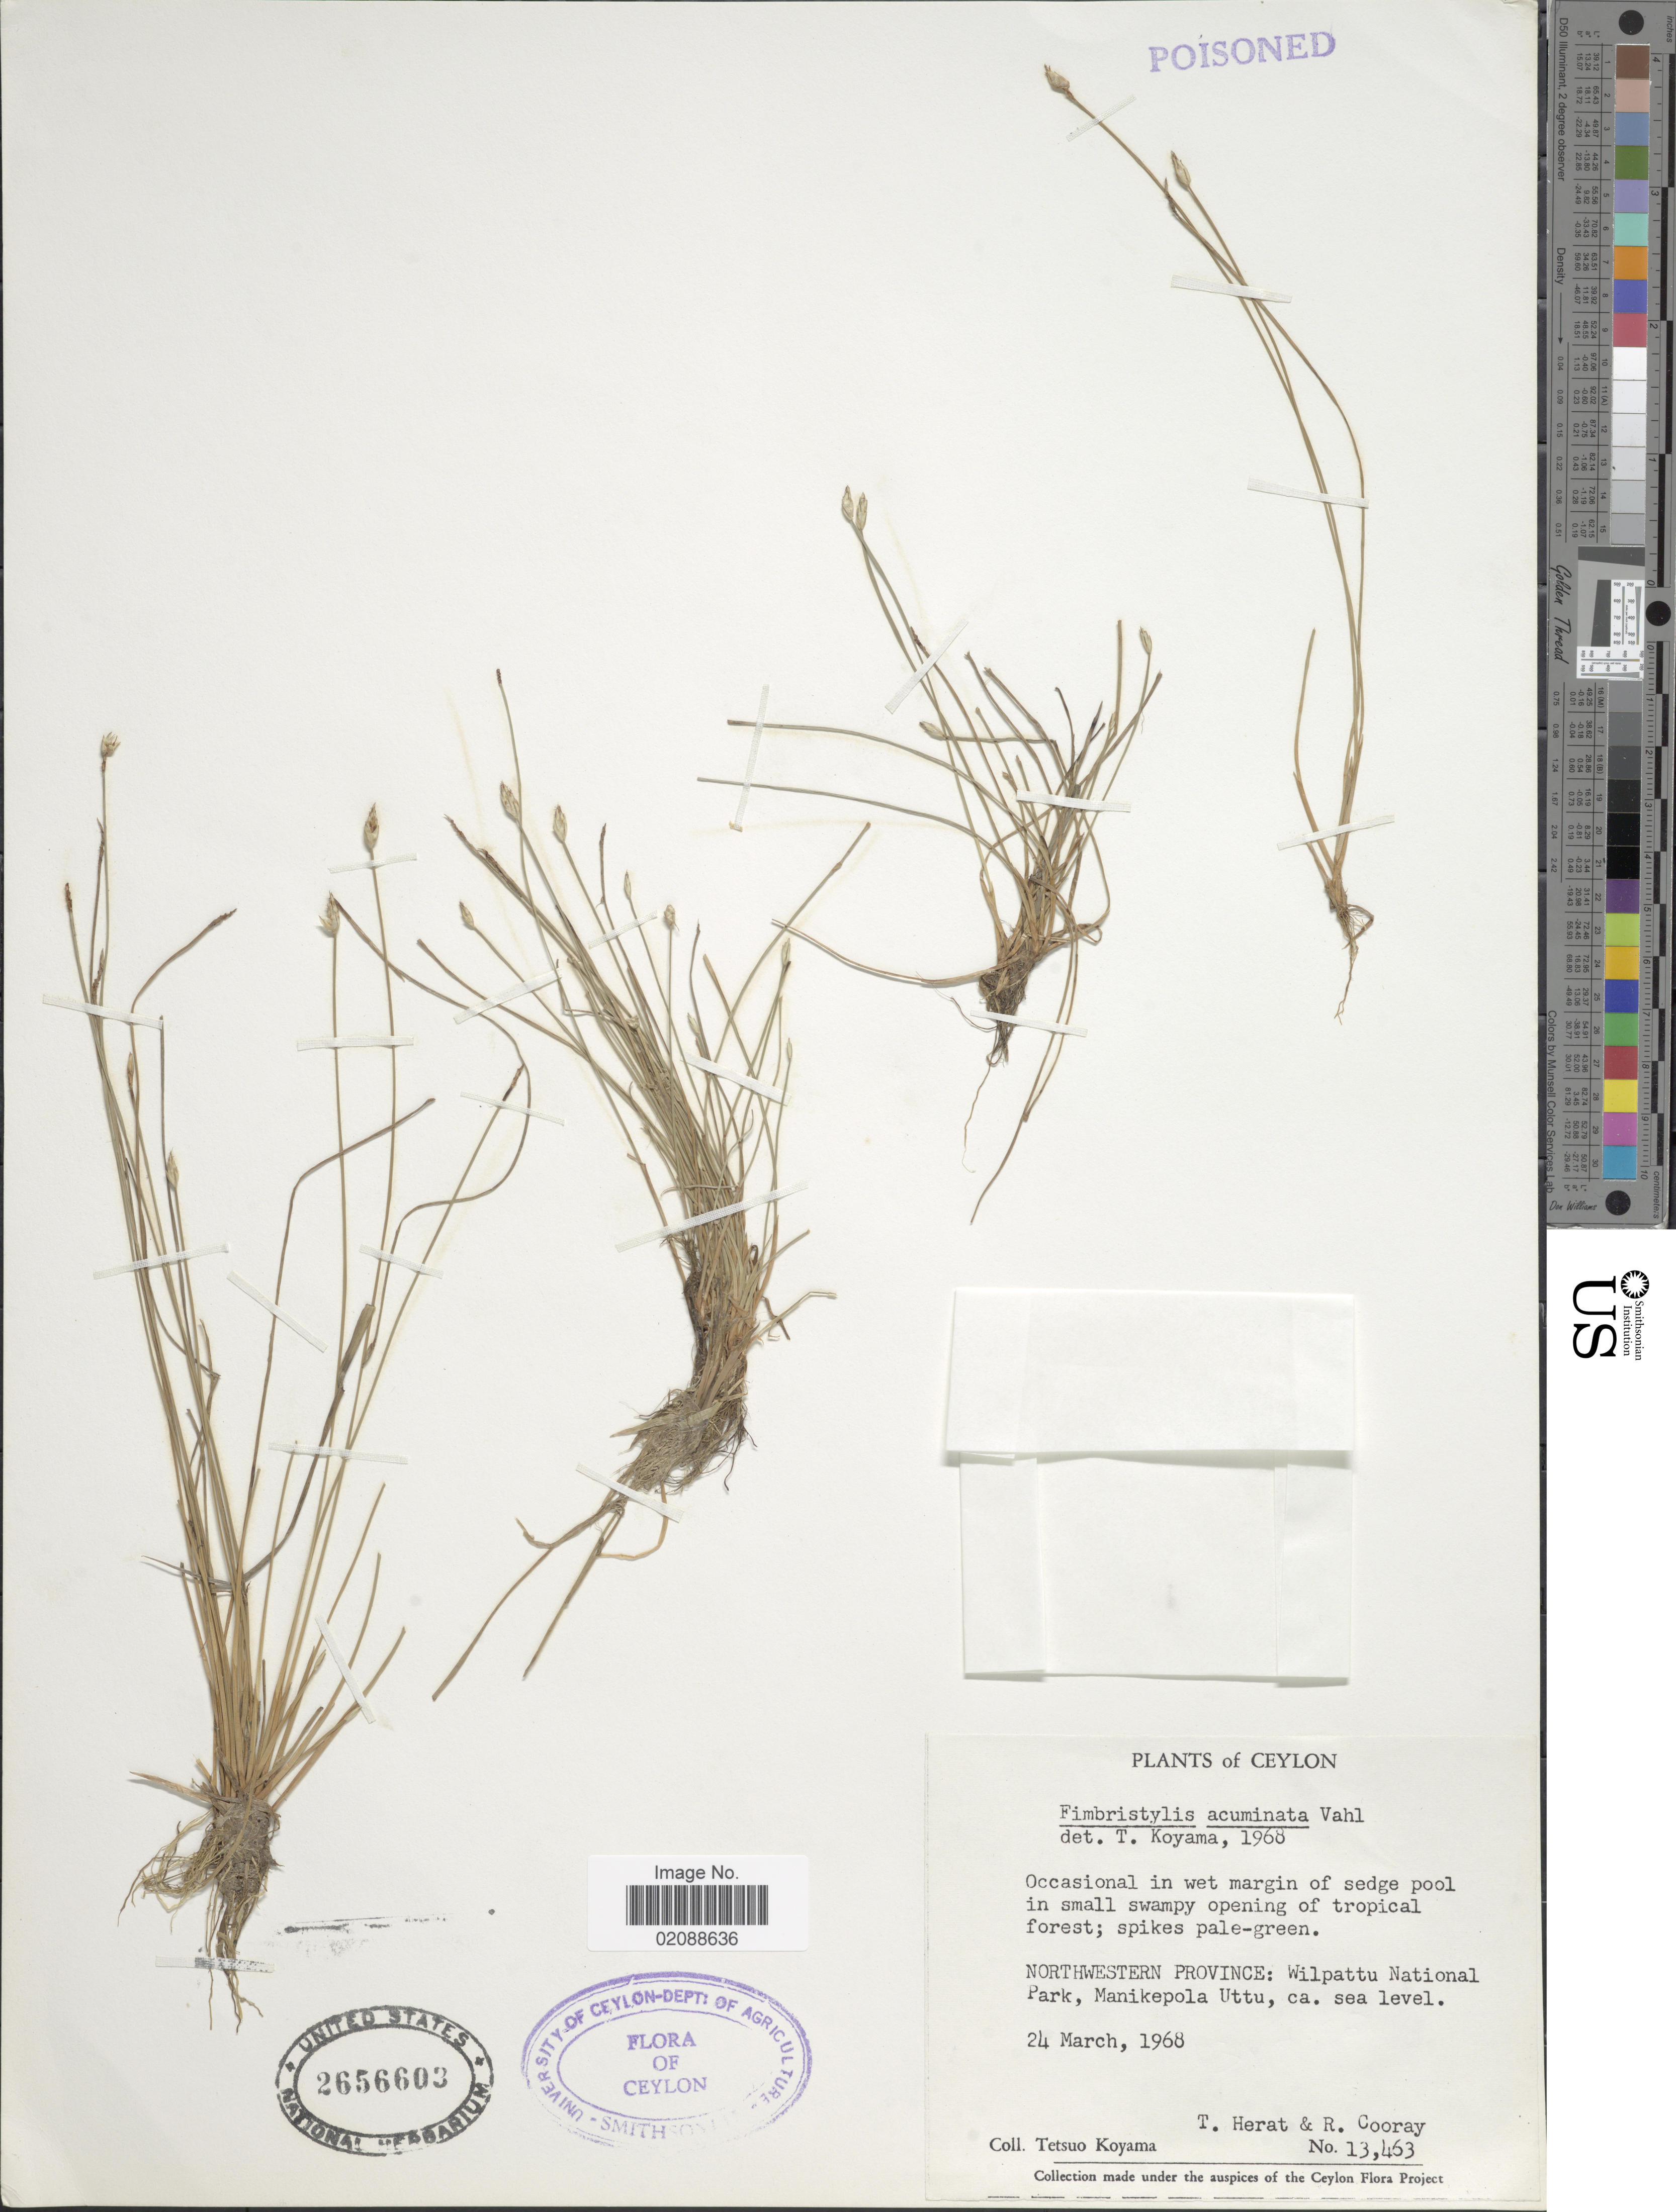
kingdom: Plantae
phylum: Tracheophyta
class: Liliopsida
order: Poales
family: Cyperaceae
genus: Fimbristylis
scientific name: Fimbristylis acuminata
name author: Vahl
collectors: T. Koyama, T. Herat & R. Cooray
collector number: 13463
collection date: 1968-03-24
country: Sri Lanka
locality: Northwestern Province: Wilpattu National Park, Manikepola Utta, ca. sea level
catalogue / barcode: US 2656603